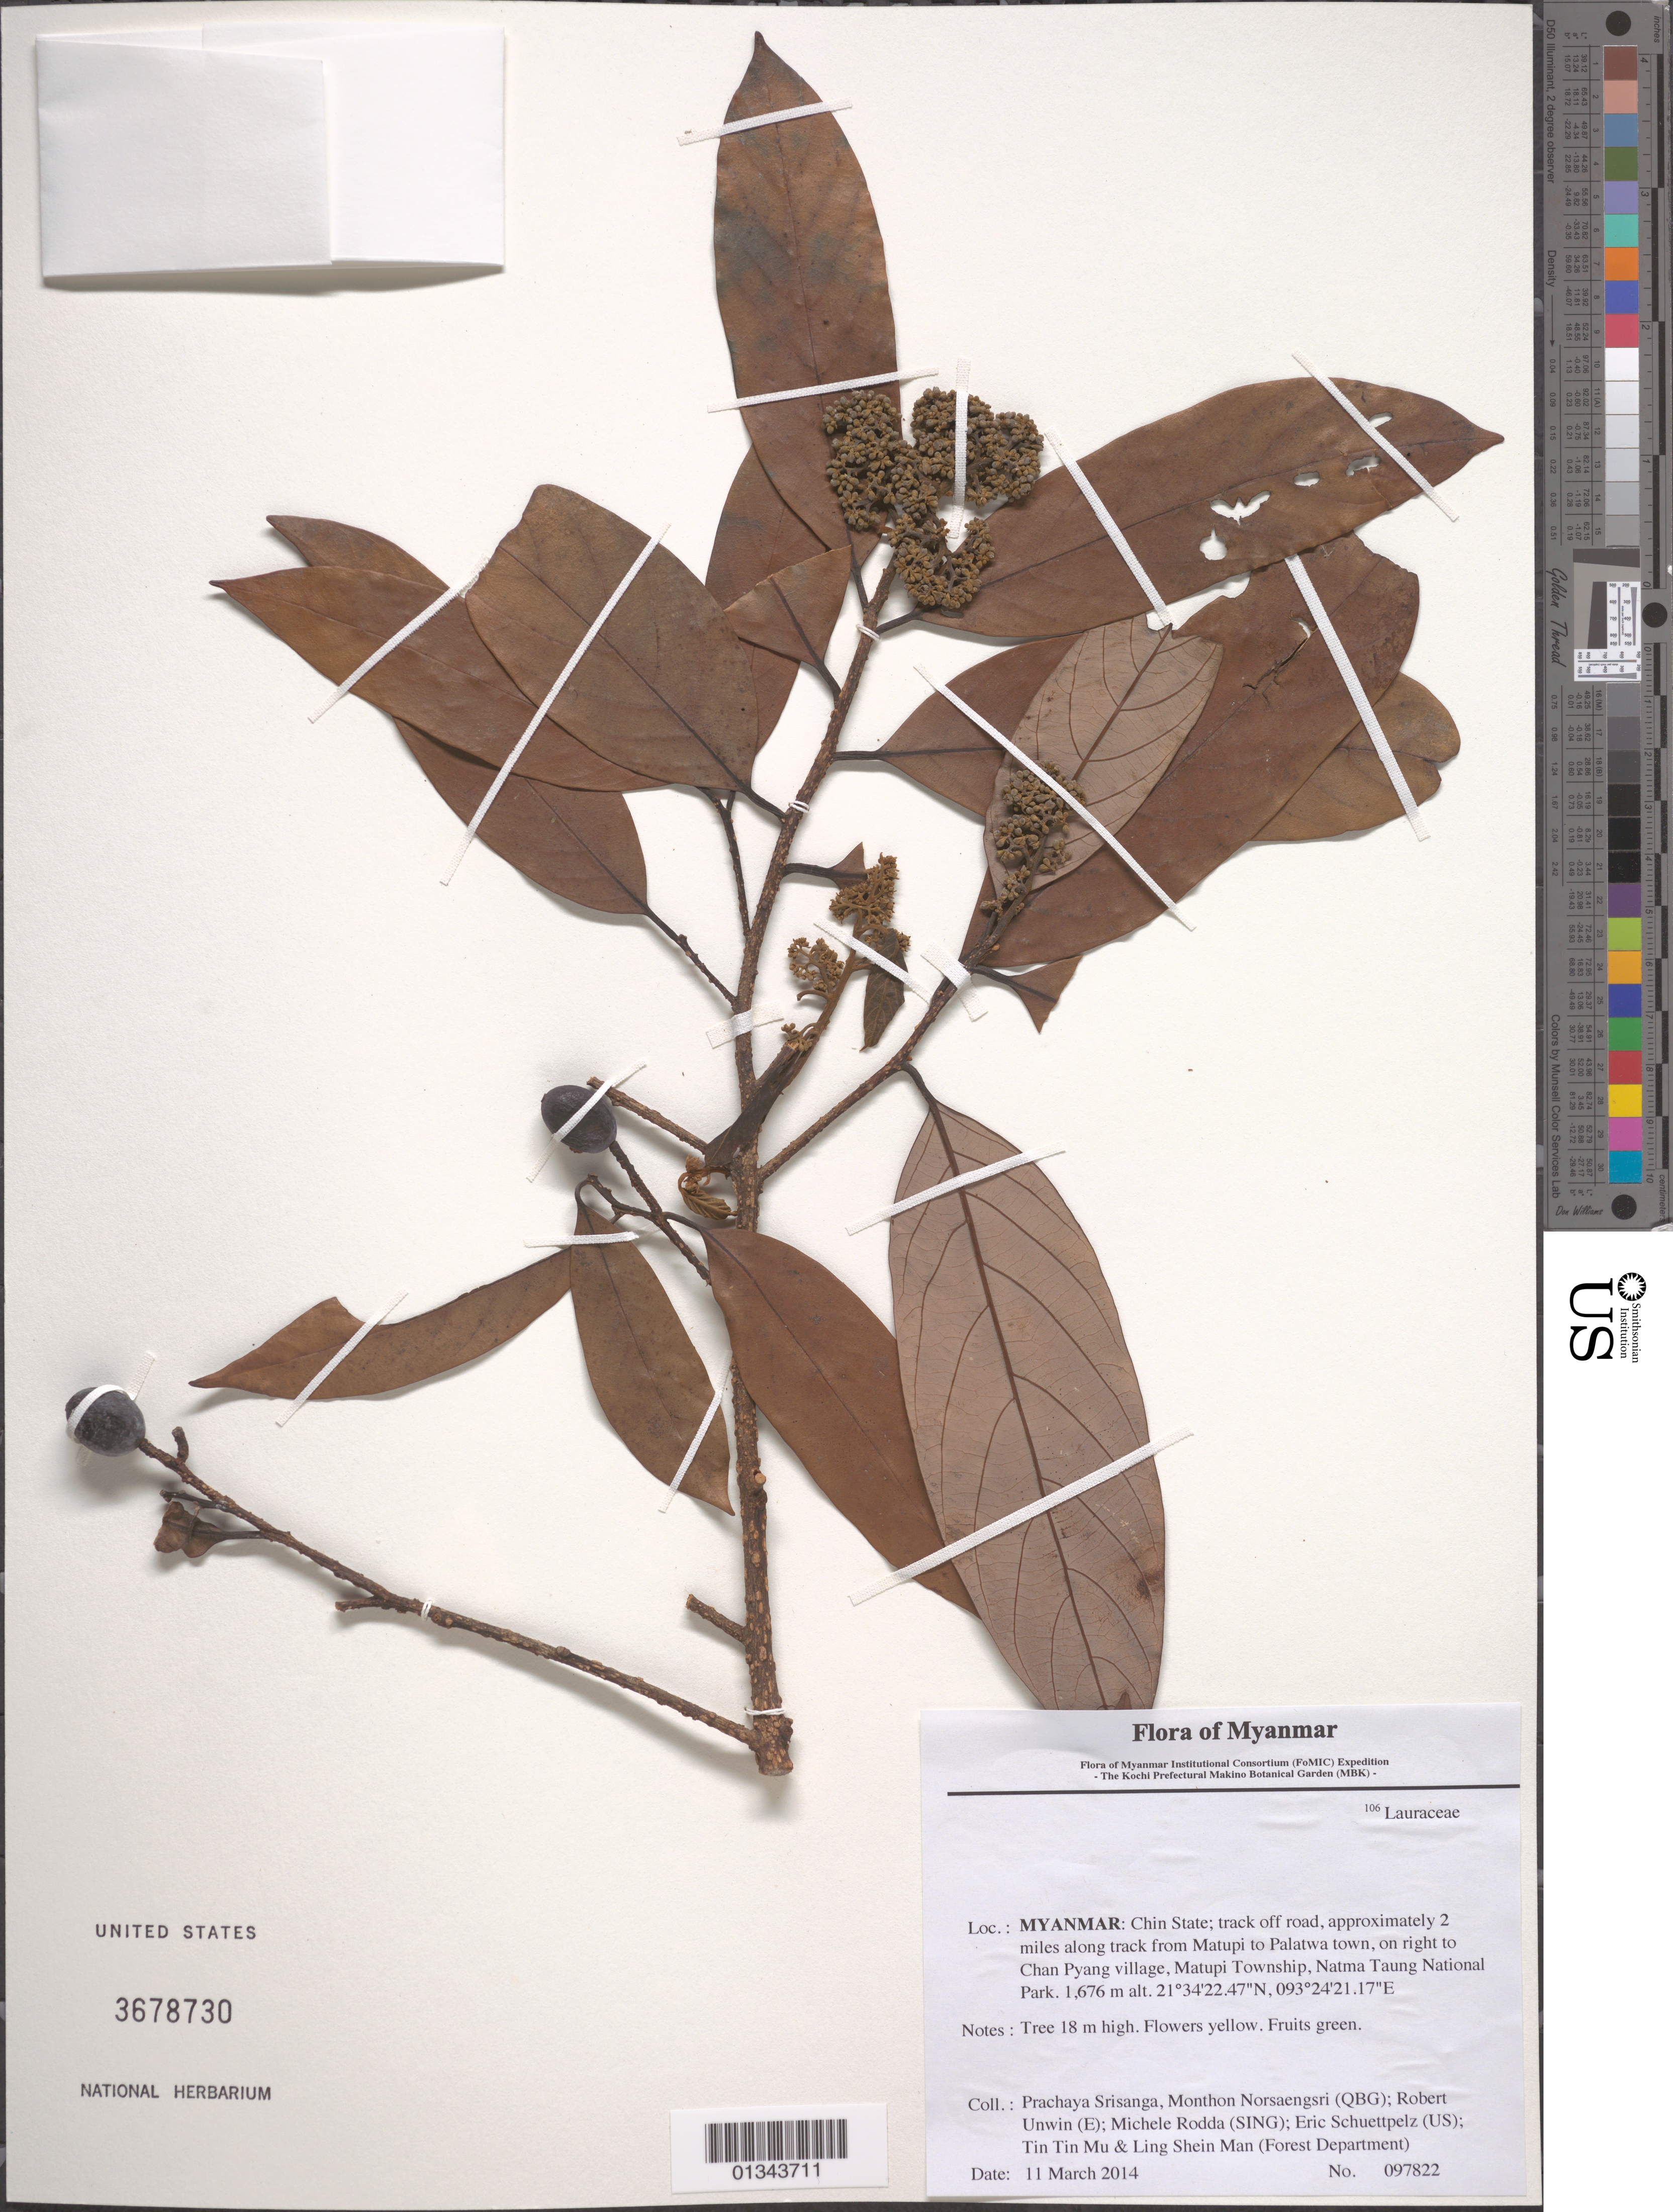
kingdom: Plantae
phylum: Tracheophyta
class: Magnoliopsida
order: Laurales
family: Lauraceae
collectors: P. Srisanga, M. Norsaengsri, R. Unwin, M. Rodda, E. Schuettpelz, Tin Tin Mu & Ling Shein Man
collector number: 97822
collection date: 2014-03-11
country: Myanmar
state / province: Chin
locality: Track off road, approximately 2 miles along track from Matupi to Palatwa town, on right to Chan Pyang village, Matupi Township, Natma Taung National Park.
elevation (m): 1676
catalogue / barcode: US 3678730